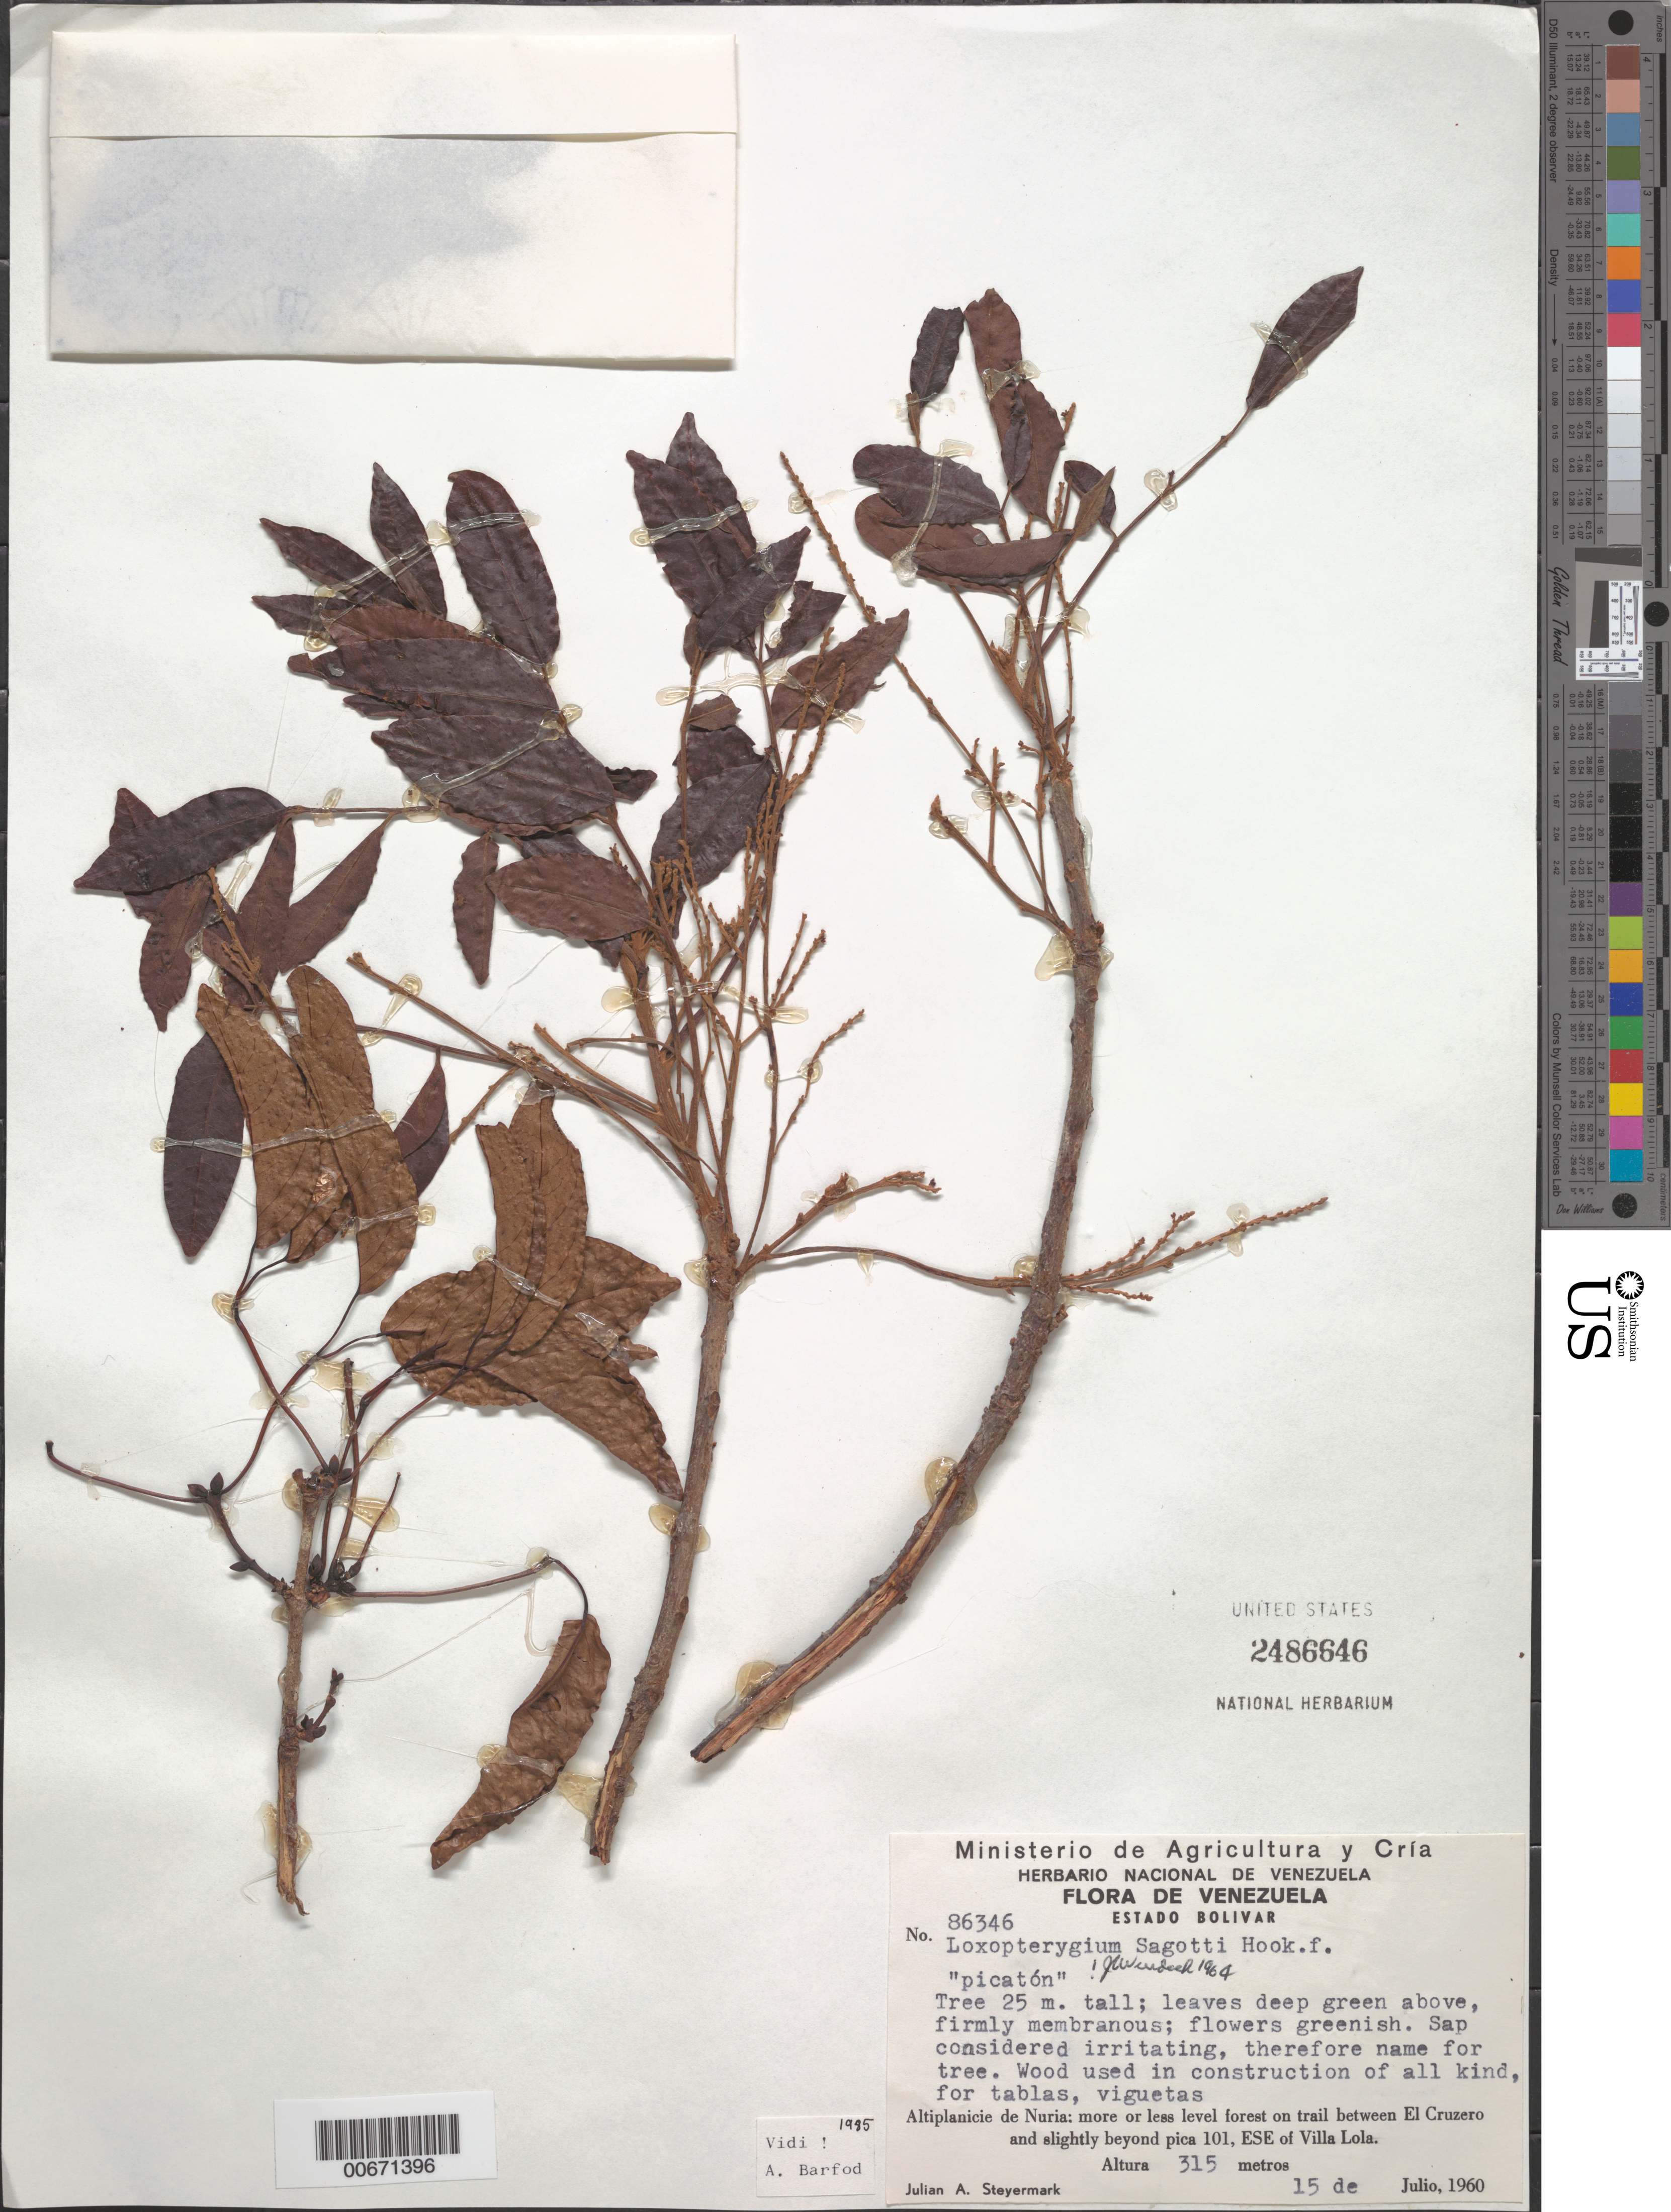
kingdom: Plantae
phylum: Tracheophyta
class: Magnoliopsida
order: Sapindales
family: Anacardiaceae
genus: Loxopterygium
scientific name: Loxopterygium sagotii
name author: Hook. f.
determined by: Barfod, Anders S.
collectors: J. Steyermark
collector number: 86346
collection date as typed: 15-Jul-60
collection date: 1960-07-15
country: Venezuela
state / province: Bolívar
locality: Altiplanicie de Nuria, trail between El Cruzero and pk 101, ESE of Villa Lola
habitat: Level forest on trail between El Cruzero and slightly beyond pica 101, ESE of Villa Lola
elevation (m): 315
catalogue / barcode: US 2486646